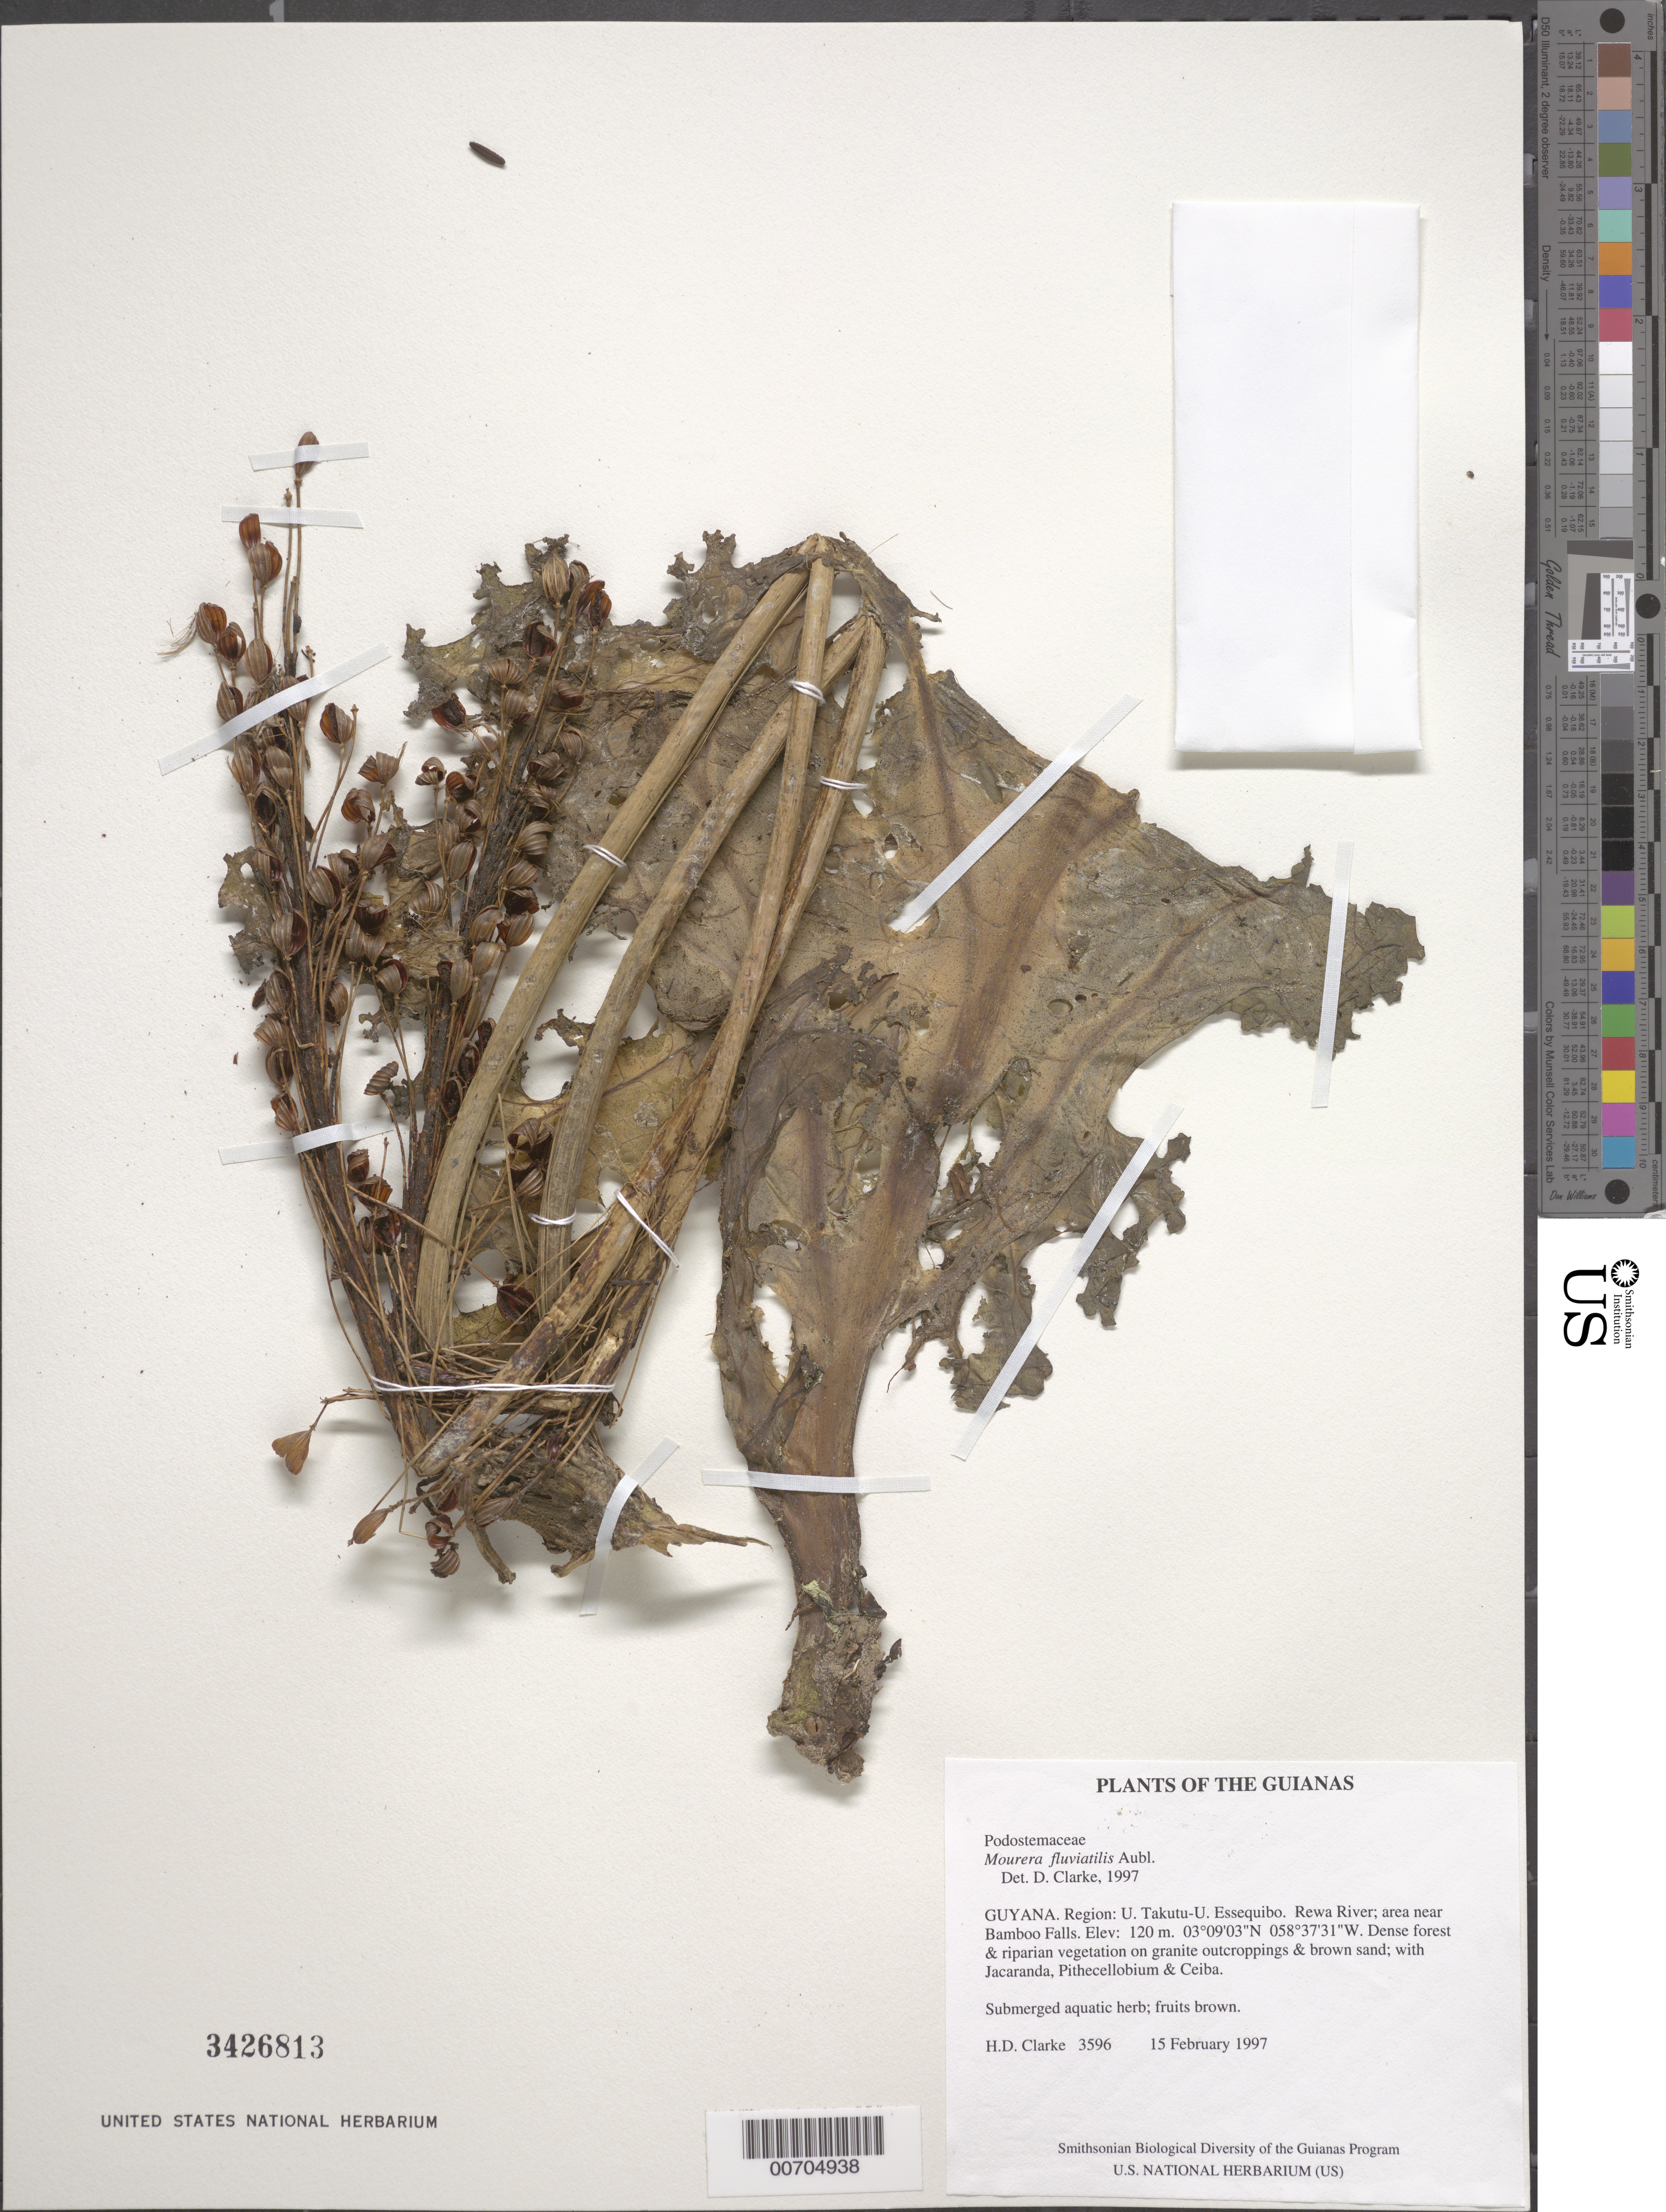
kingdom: Plantae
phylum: Tracheophyta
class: Magnoliopsida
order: Malpighiales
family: Podostemaceae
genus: Mourera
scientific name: Mourera fluviatilis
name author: Aubl.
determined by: Clarke, H. D., University of North Carolina (Asheville)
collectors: H. D. Clarke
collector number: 3596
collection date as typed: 15 February 1997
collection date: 1997-02-15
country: Guyana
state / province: U. Takutu-U. Essequibo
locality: Rewa River; area near Bamboo Falls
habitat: Dense forest & riparian vegetation on granite outcroppings & brown sand; with Jacaranda, Pithecellobium & Ceiba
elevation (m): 120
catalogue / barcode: US 3426813